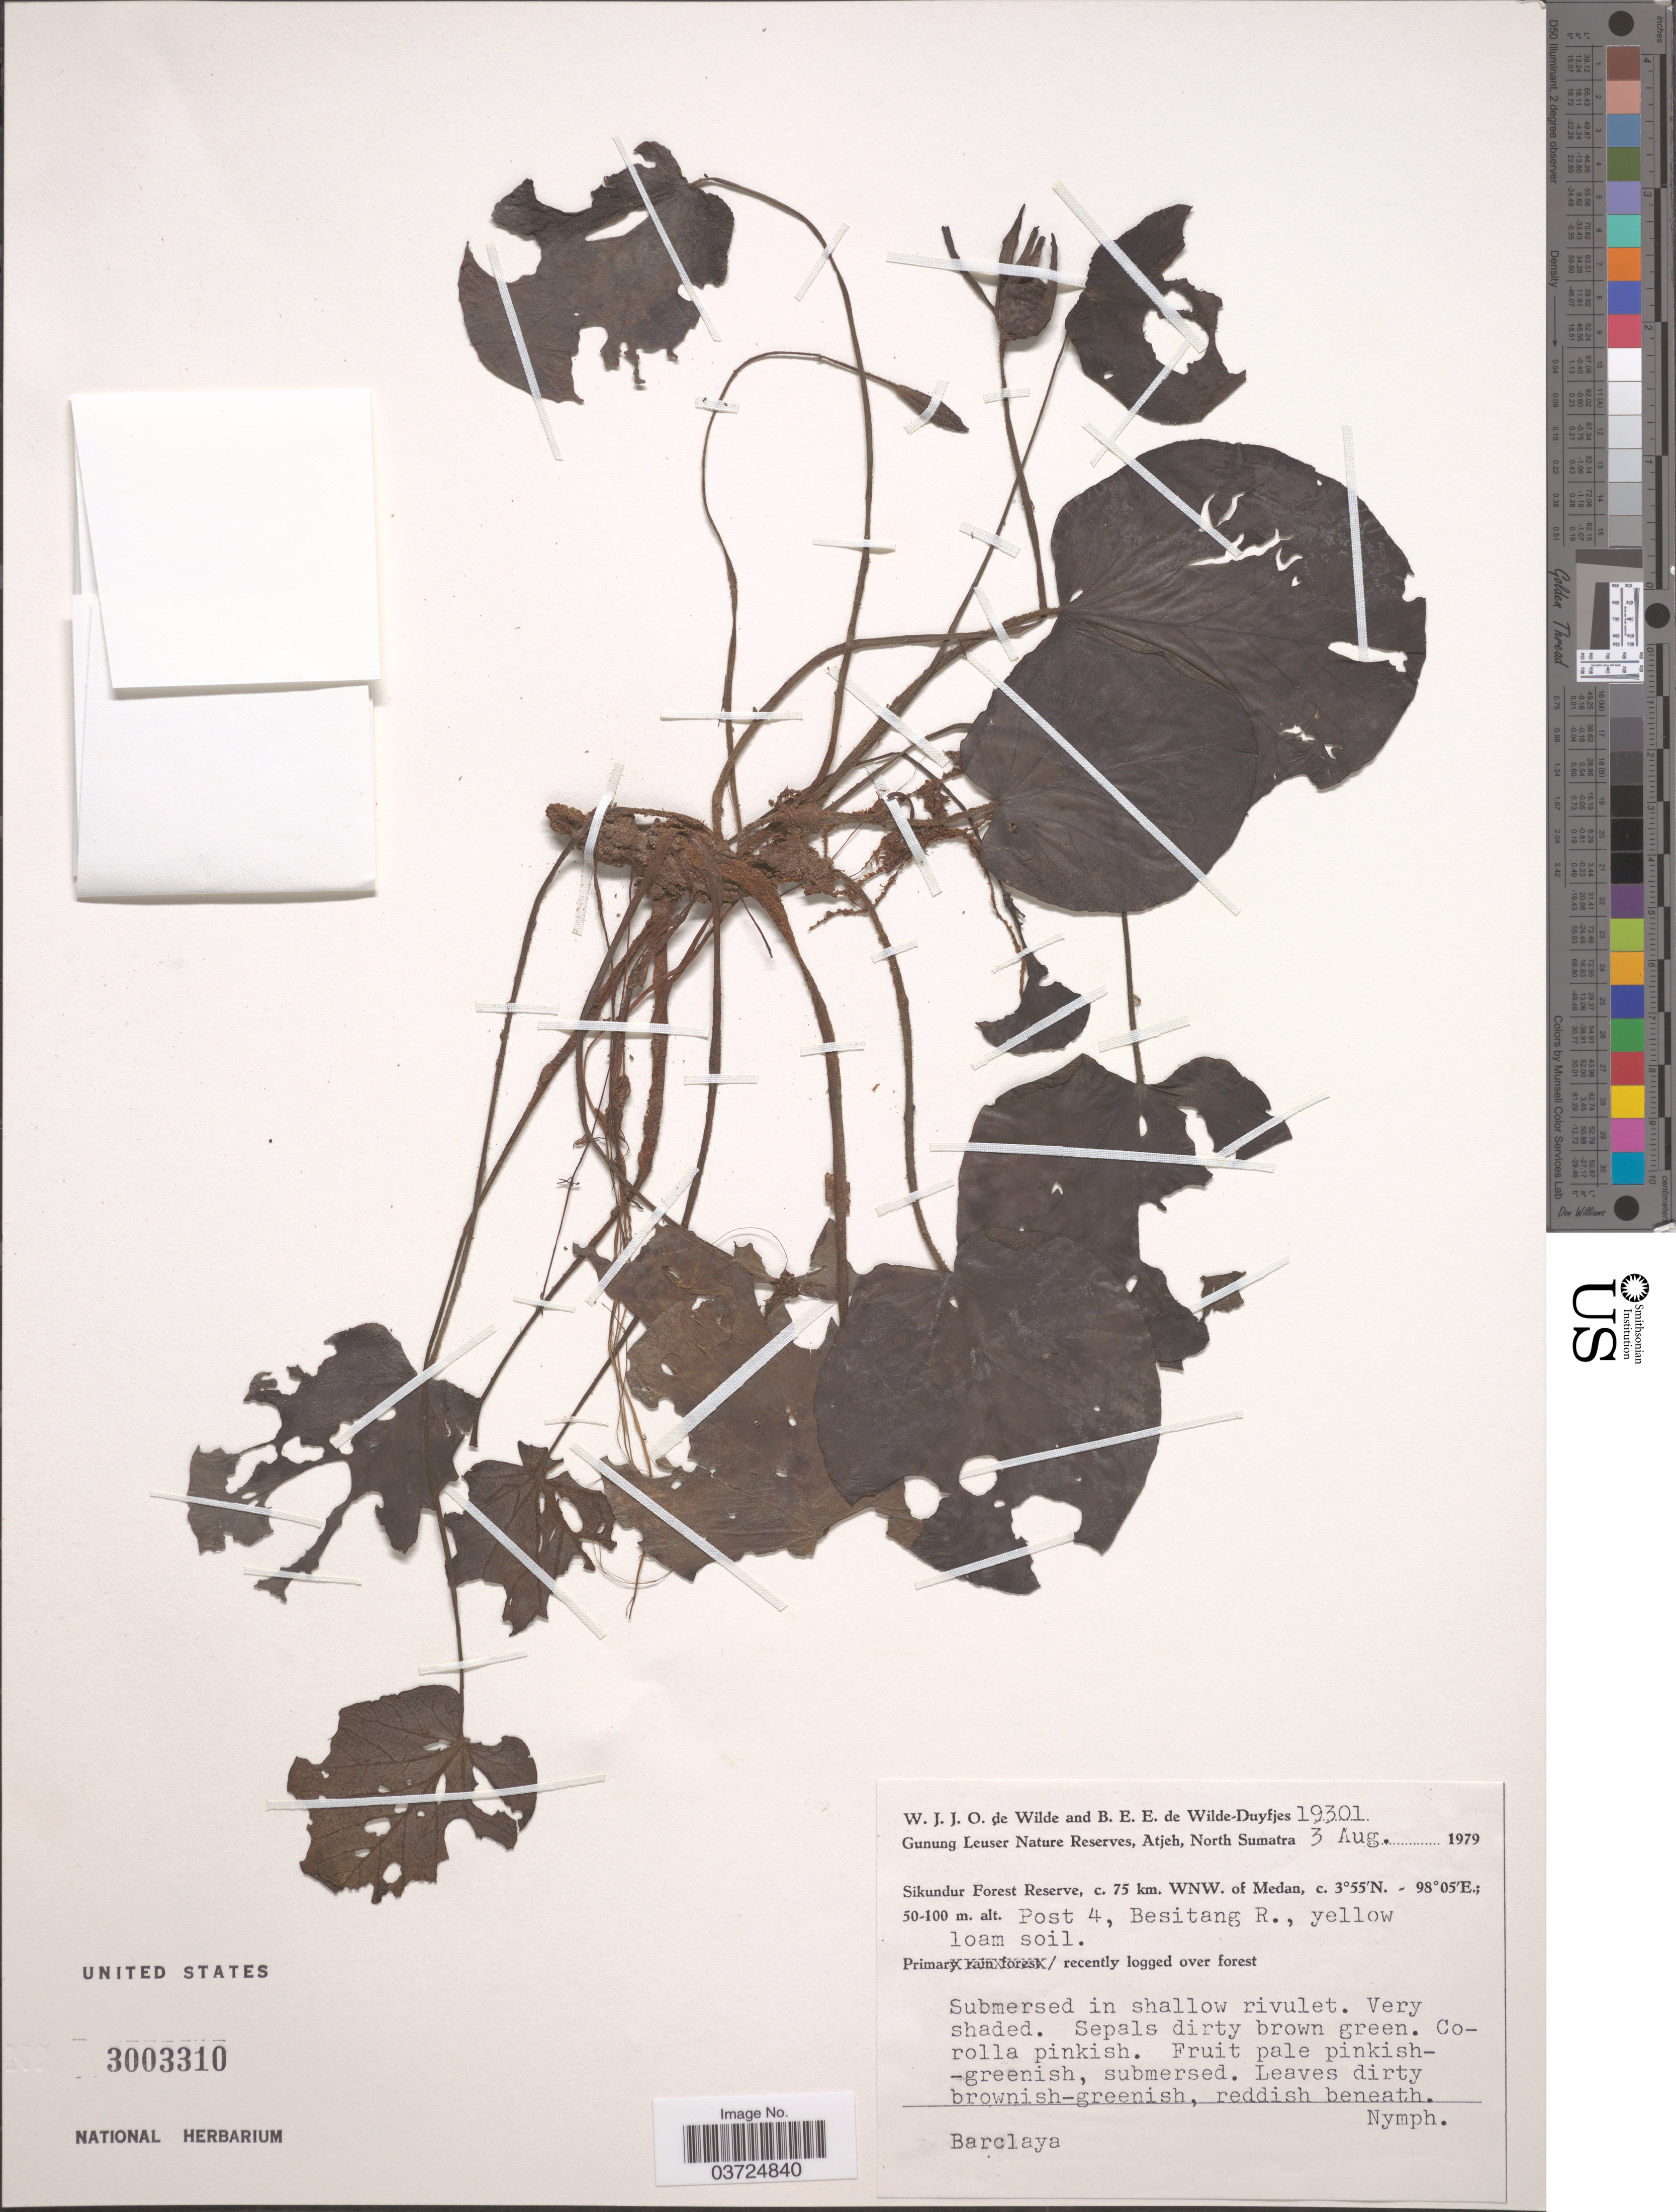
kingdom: Plantae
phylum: Tracheophyta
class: Magnoliopsida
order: Nymphaeales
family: Nymphaeaceae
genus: Barclaya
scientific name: Barclaya sp.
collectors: W. J. de Wilde & B. E. de Wilde-Duyfjes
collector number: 19301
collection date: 1979-08-03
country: Indonesia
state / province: Sumatra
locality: Gunung Leuser Nature Reserves, Atjeh, North Sumatra. Sikundur Forest Reserve, c. 75 km. WNW. of Medan. Post 4, Besitang R.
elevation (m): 50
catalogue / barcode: US 3003310